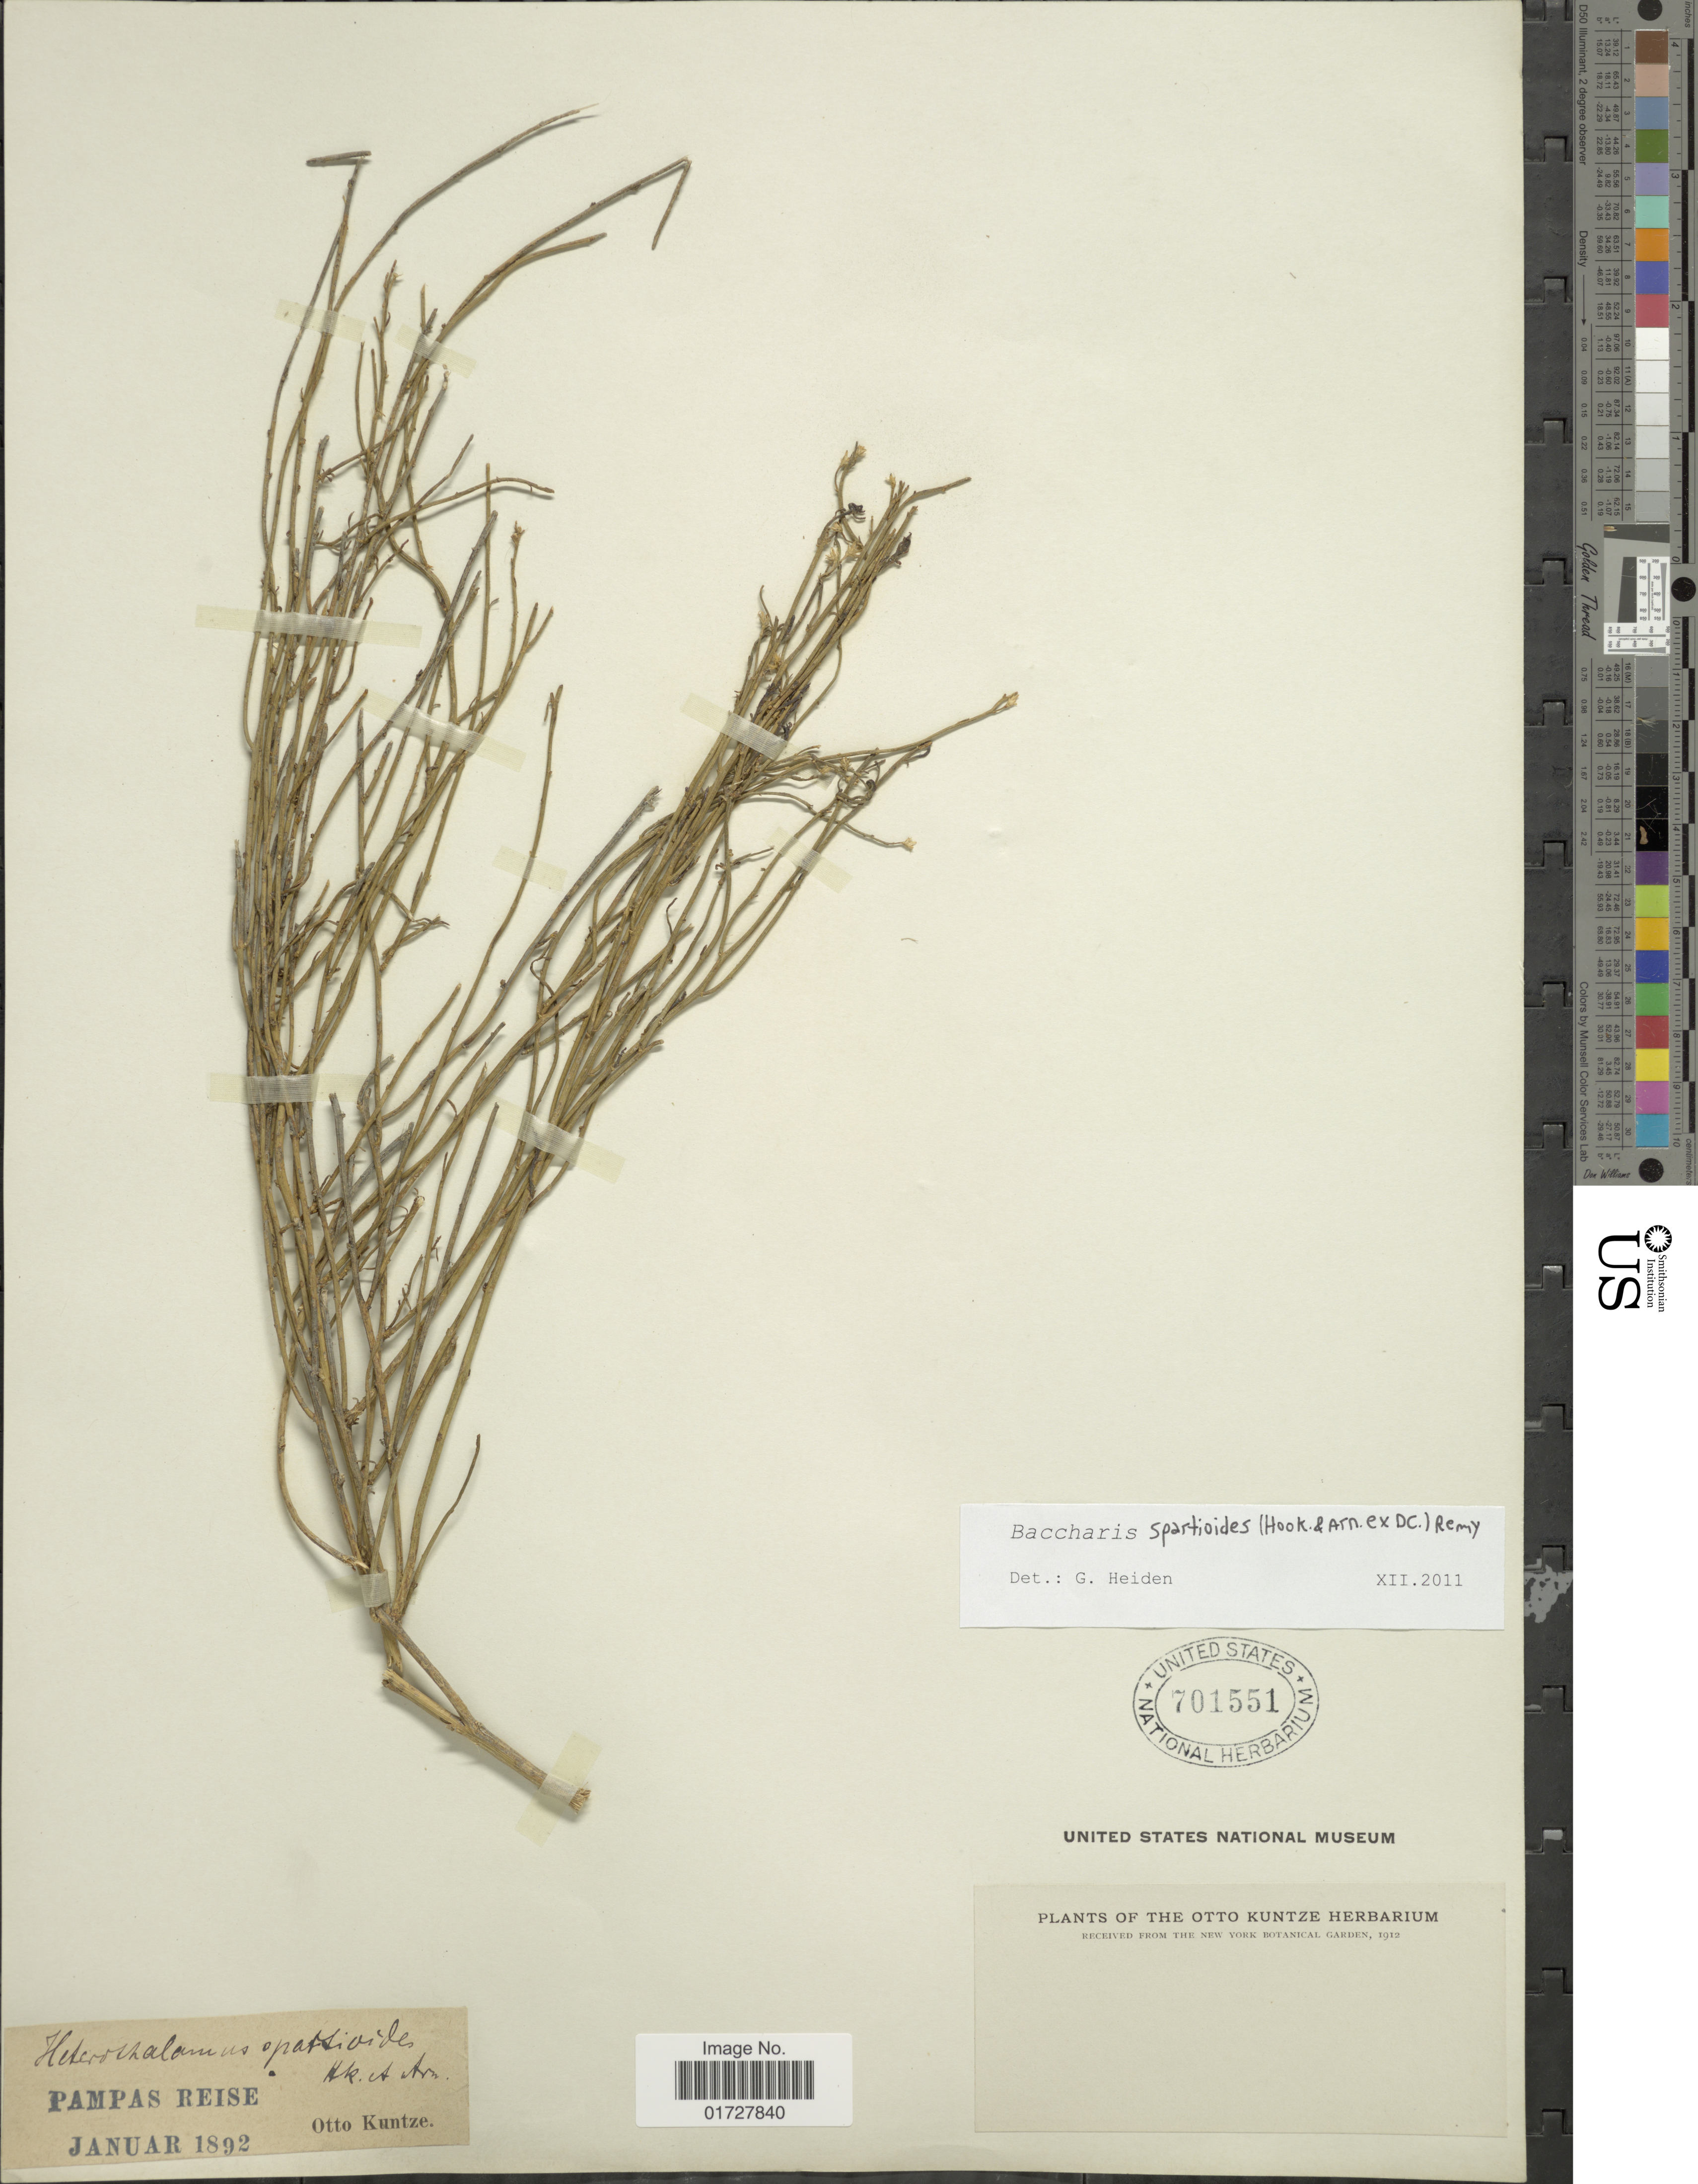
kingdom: Plantae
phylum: Tracheophyta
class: Magnoliopsida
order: Asterales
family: Asteraceae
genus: Baccharis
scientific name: Baccharis spartioides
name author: (Hook. & Arn. ex DC.) J. Rémy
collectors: C.E.O. Kuntze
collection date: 1892-01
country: Argentina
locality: Pampas Reise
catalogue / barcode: US 701551